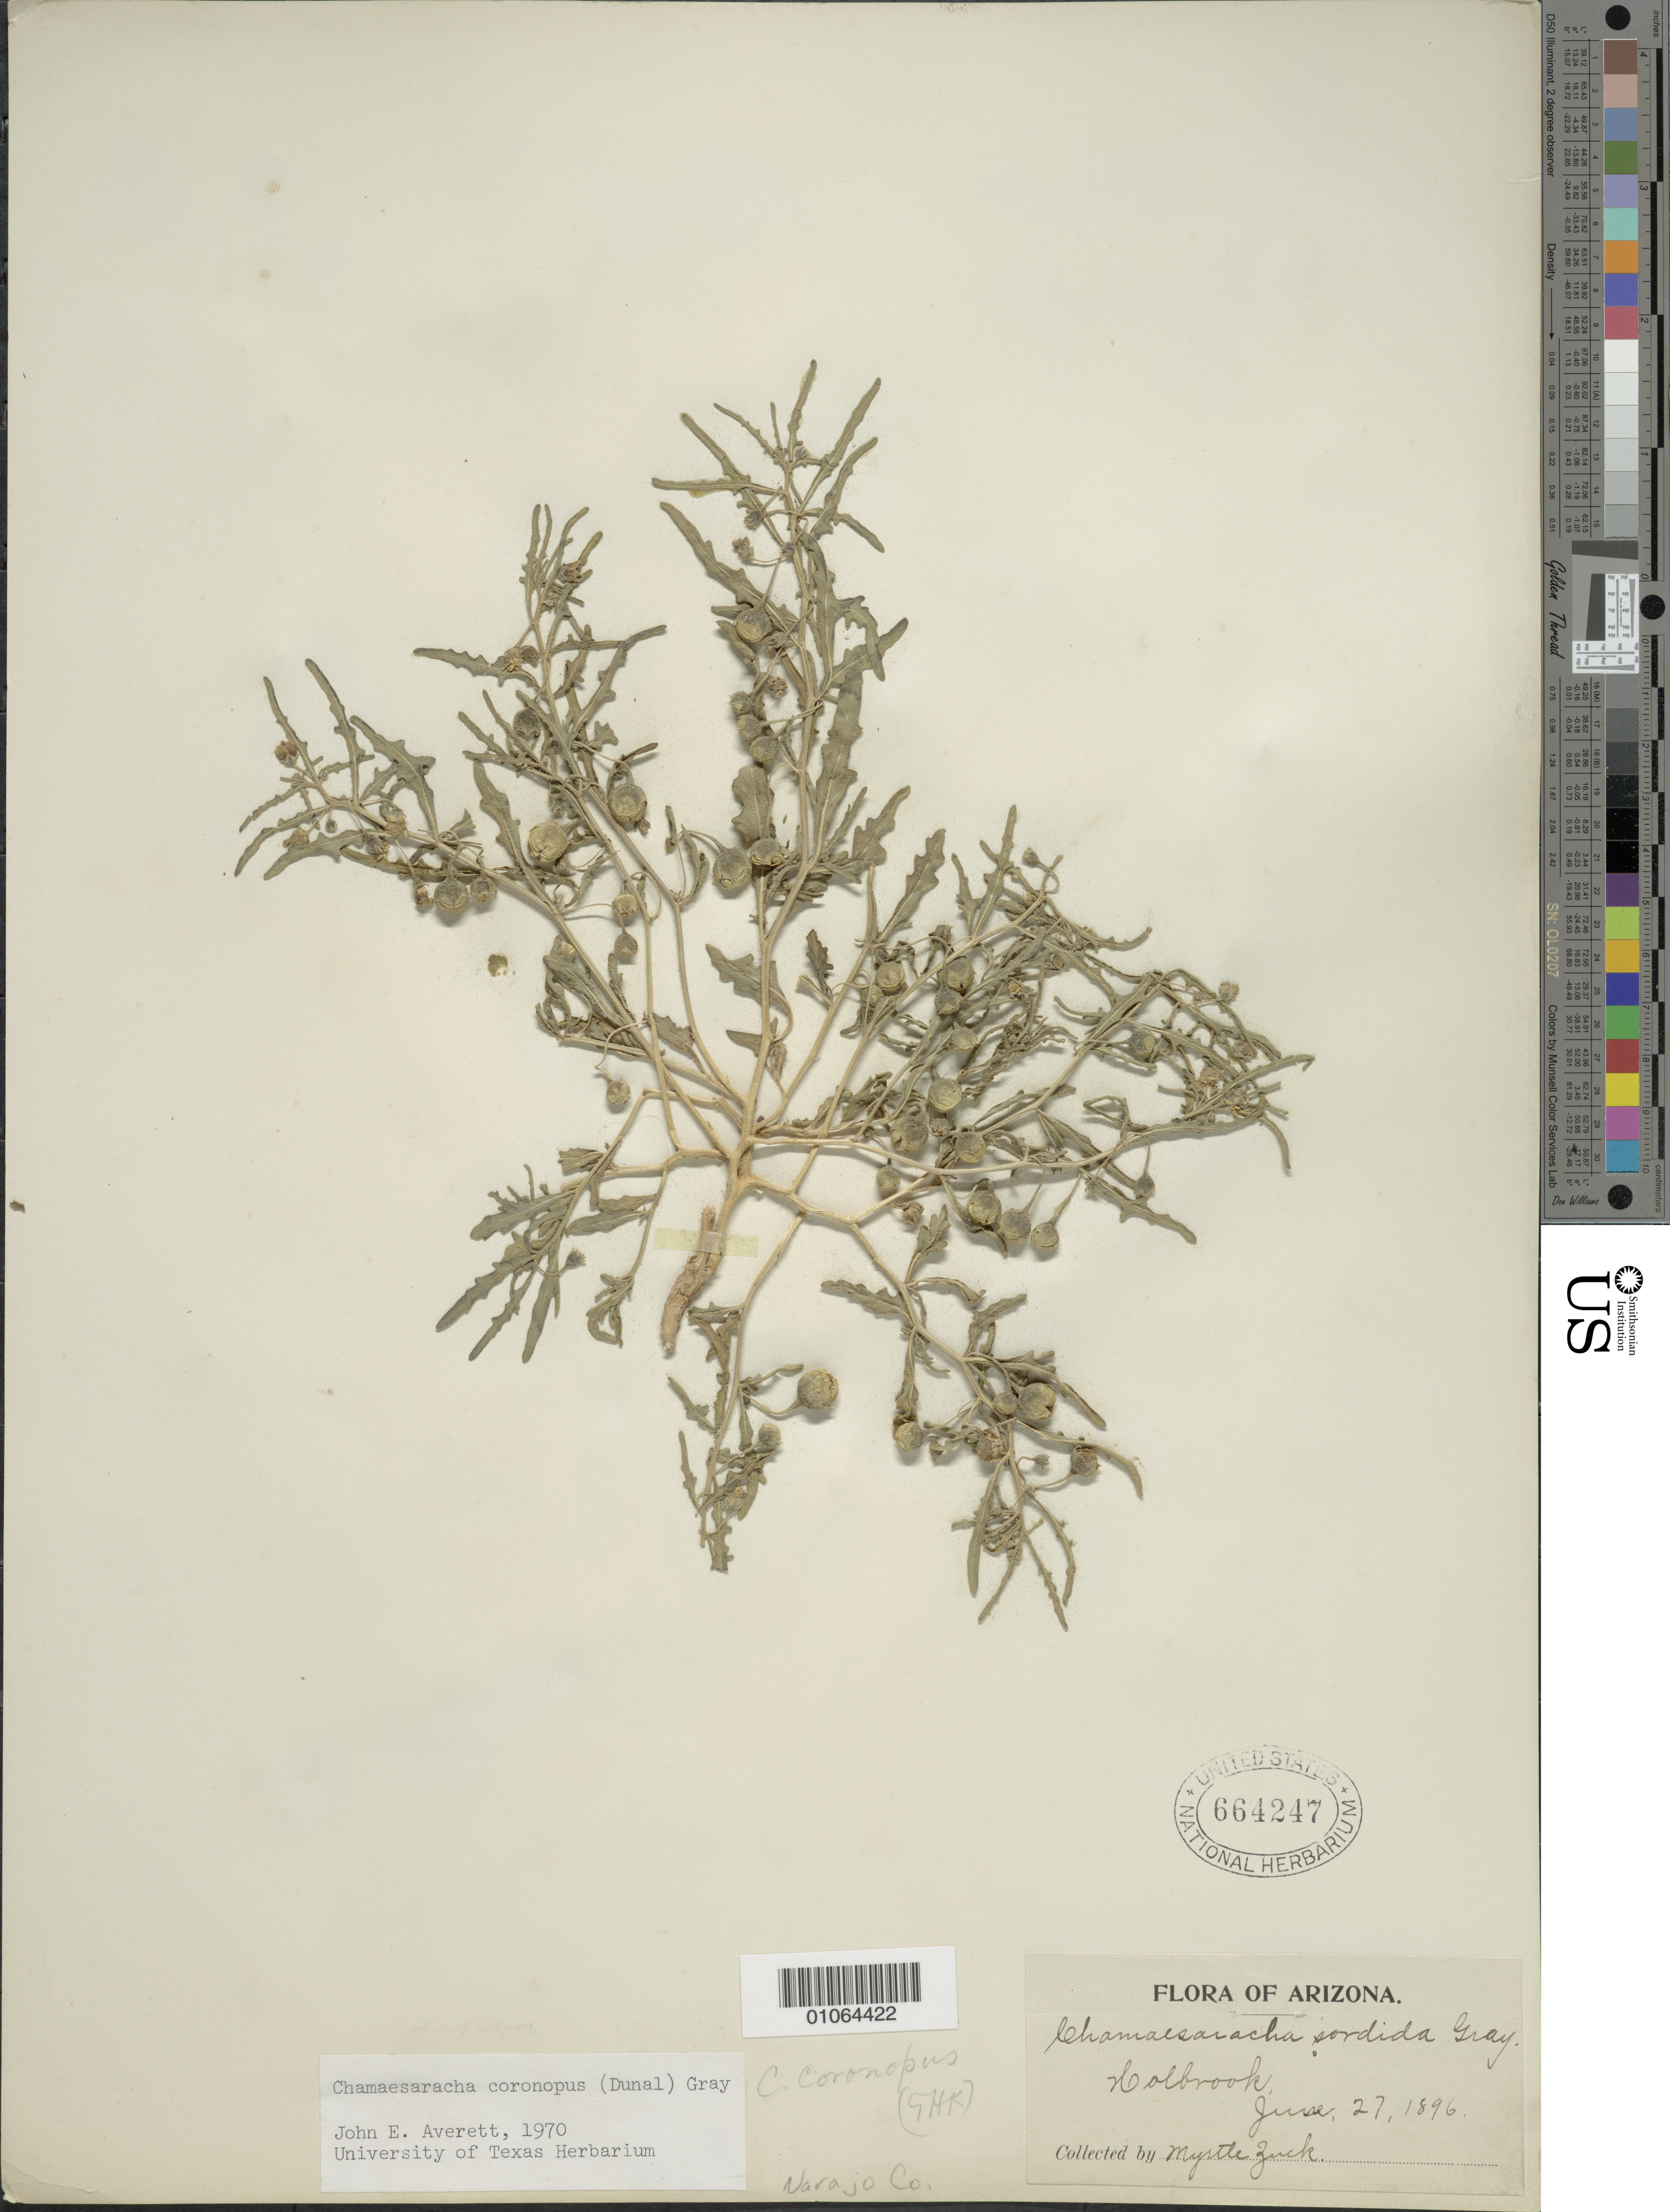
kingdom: Plantae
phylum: Tracheophyta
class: Magnoliopsida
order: Solanales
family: Solanaceae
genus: Chamaesaracha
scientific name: Chamaesaracha coronopus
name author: (Dunal) A. Gray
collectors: M. Zuck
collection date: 1896-06-27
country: United States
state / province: Arizona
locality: Holbrook. Navajo Co.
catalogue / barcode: US 664247